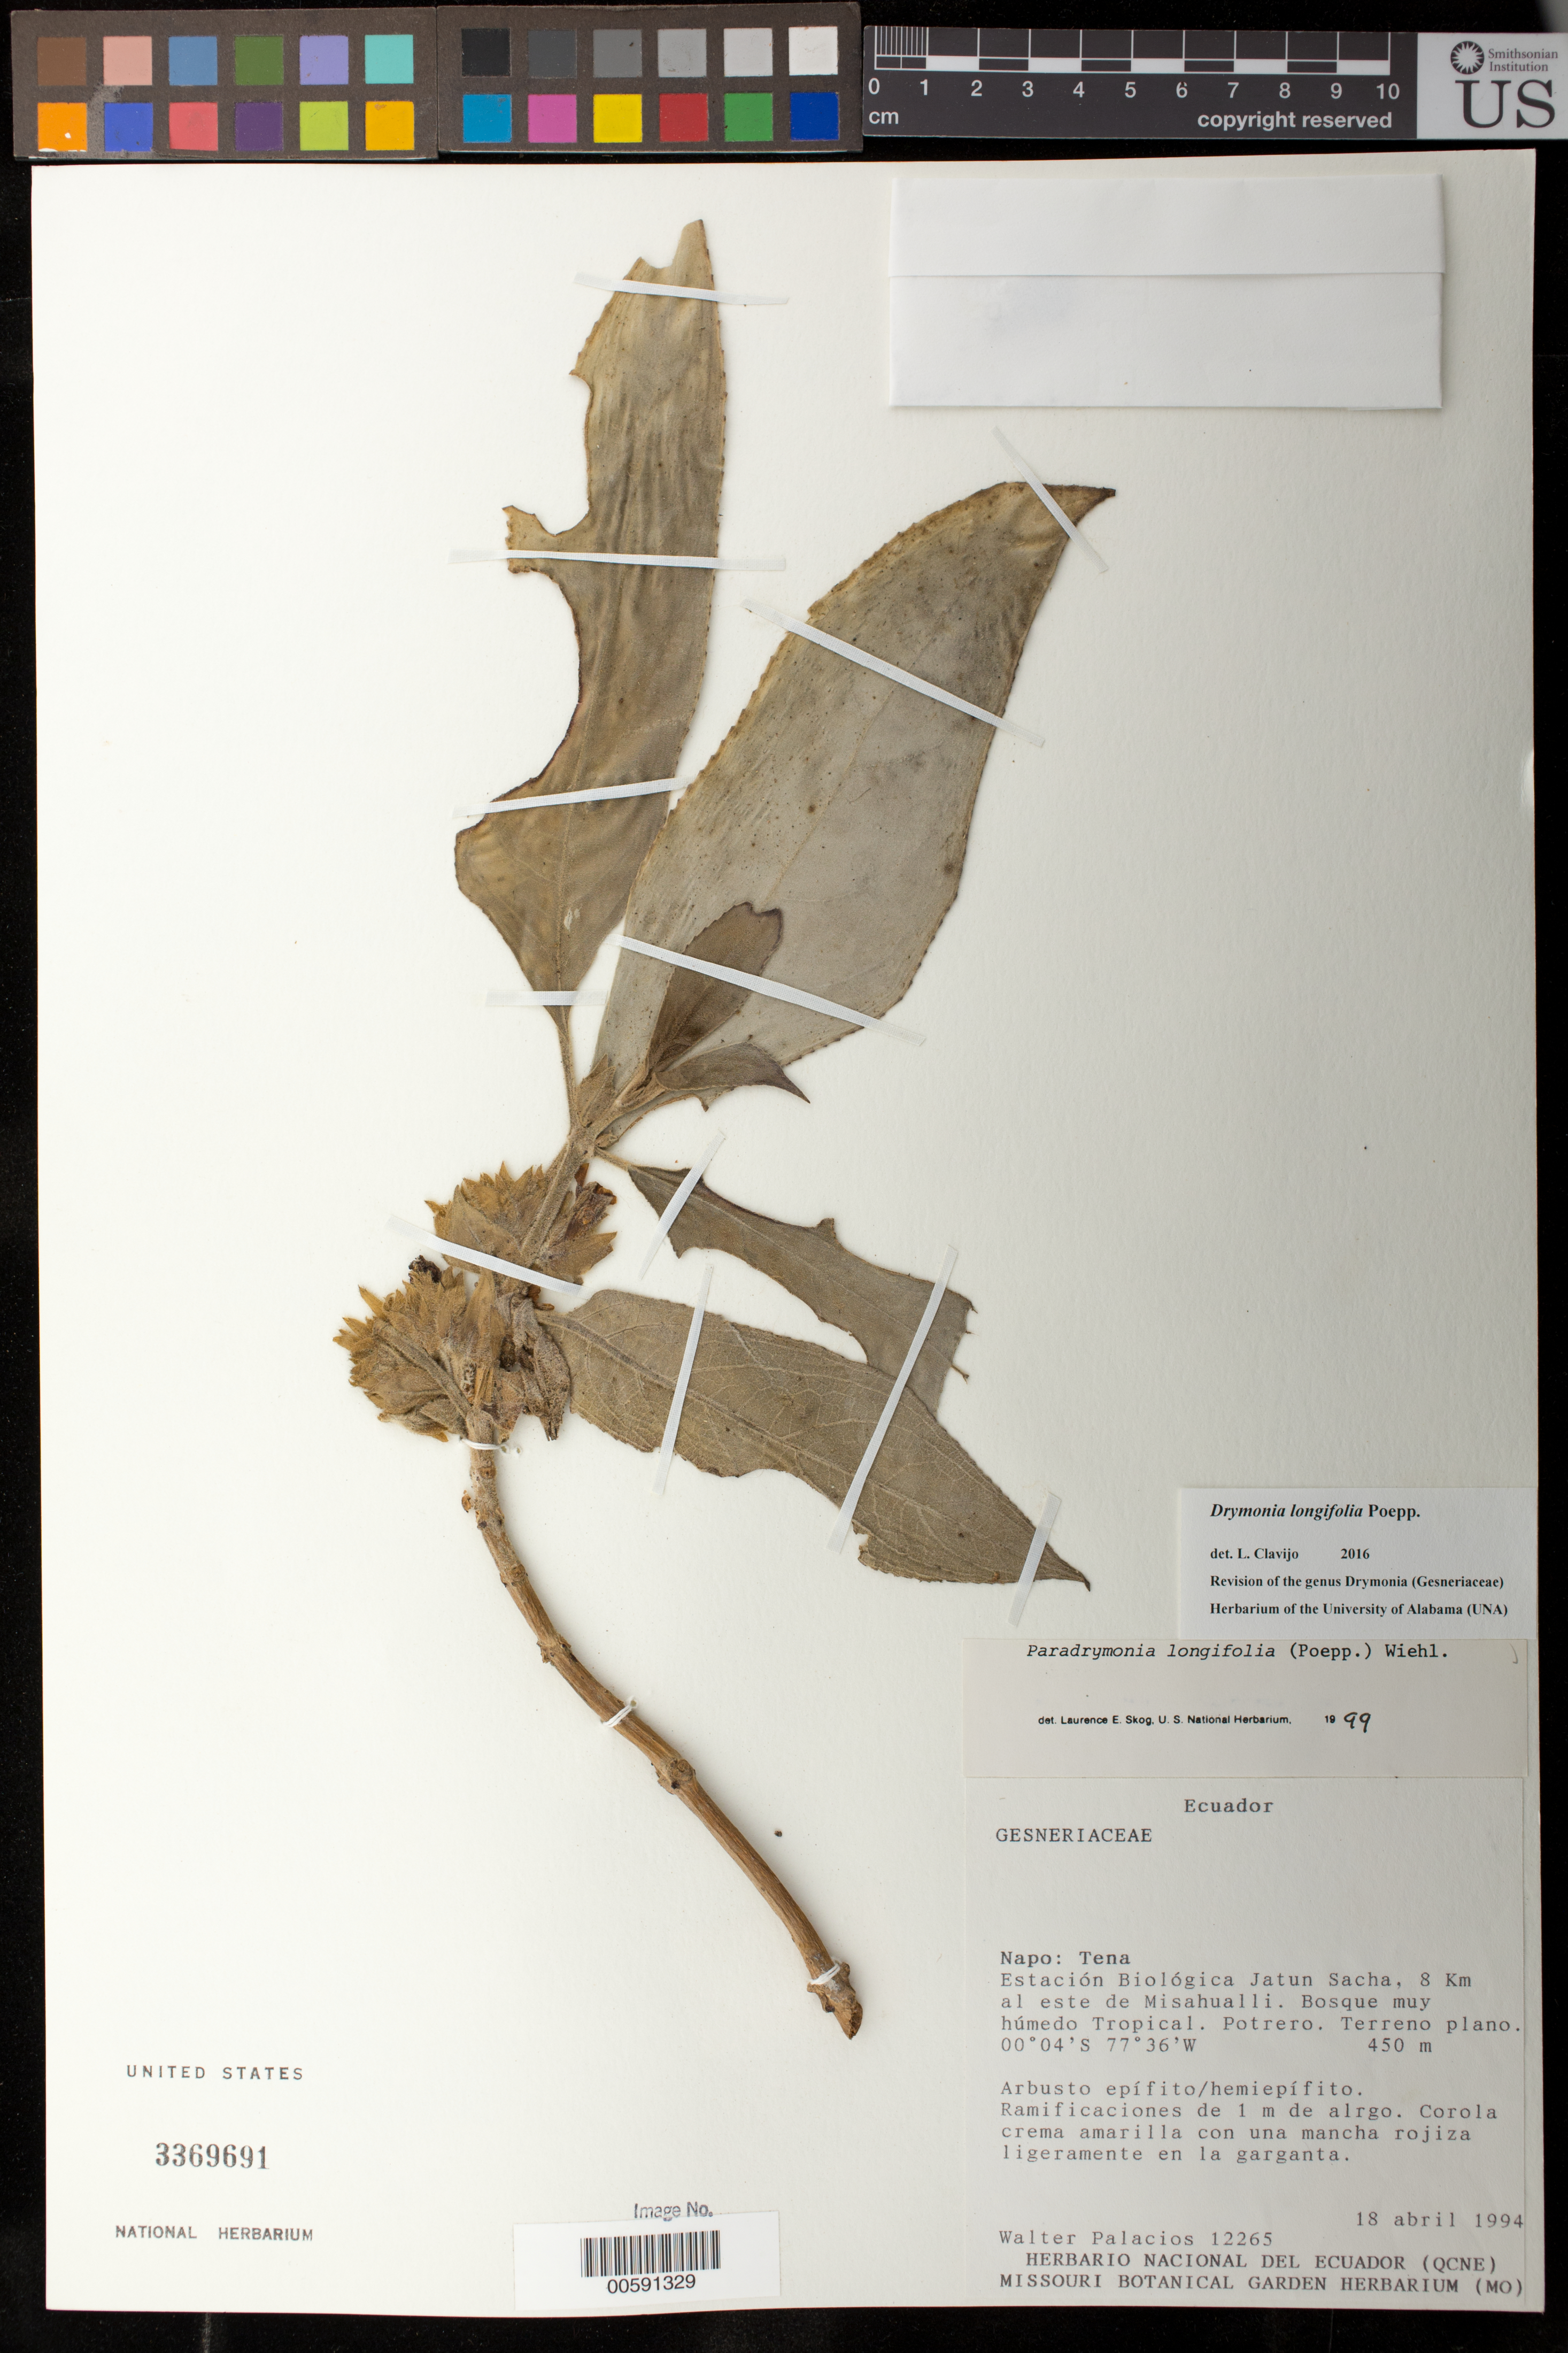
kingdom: Plantae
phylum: Tracheophyta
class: Magnoliopsida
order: Lamiales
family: Gesneriaceae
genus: Drymonia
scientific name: Drymonia longifolia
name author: Poepp.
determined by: Clavijo, L.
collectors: W. Palacios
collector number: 12265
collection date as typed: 18 Apr 1994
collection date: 1994-04-18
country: Ecuador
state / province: Napo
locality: Tena; Estación Biológica Jatun Sacha, 8 km al este de Misahualli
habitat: Bosque muy húmedo tropical; potrero; terreno plano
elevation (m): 450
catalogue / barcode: US 3369691